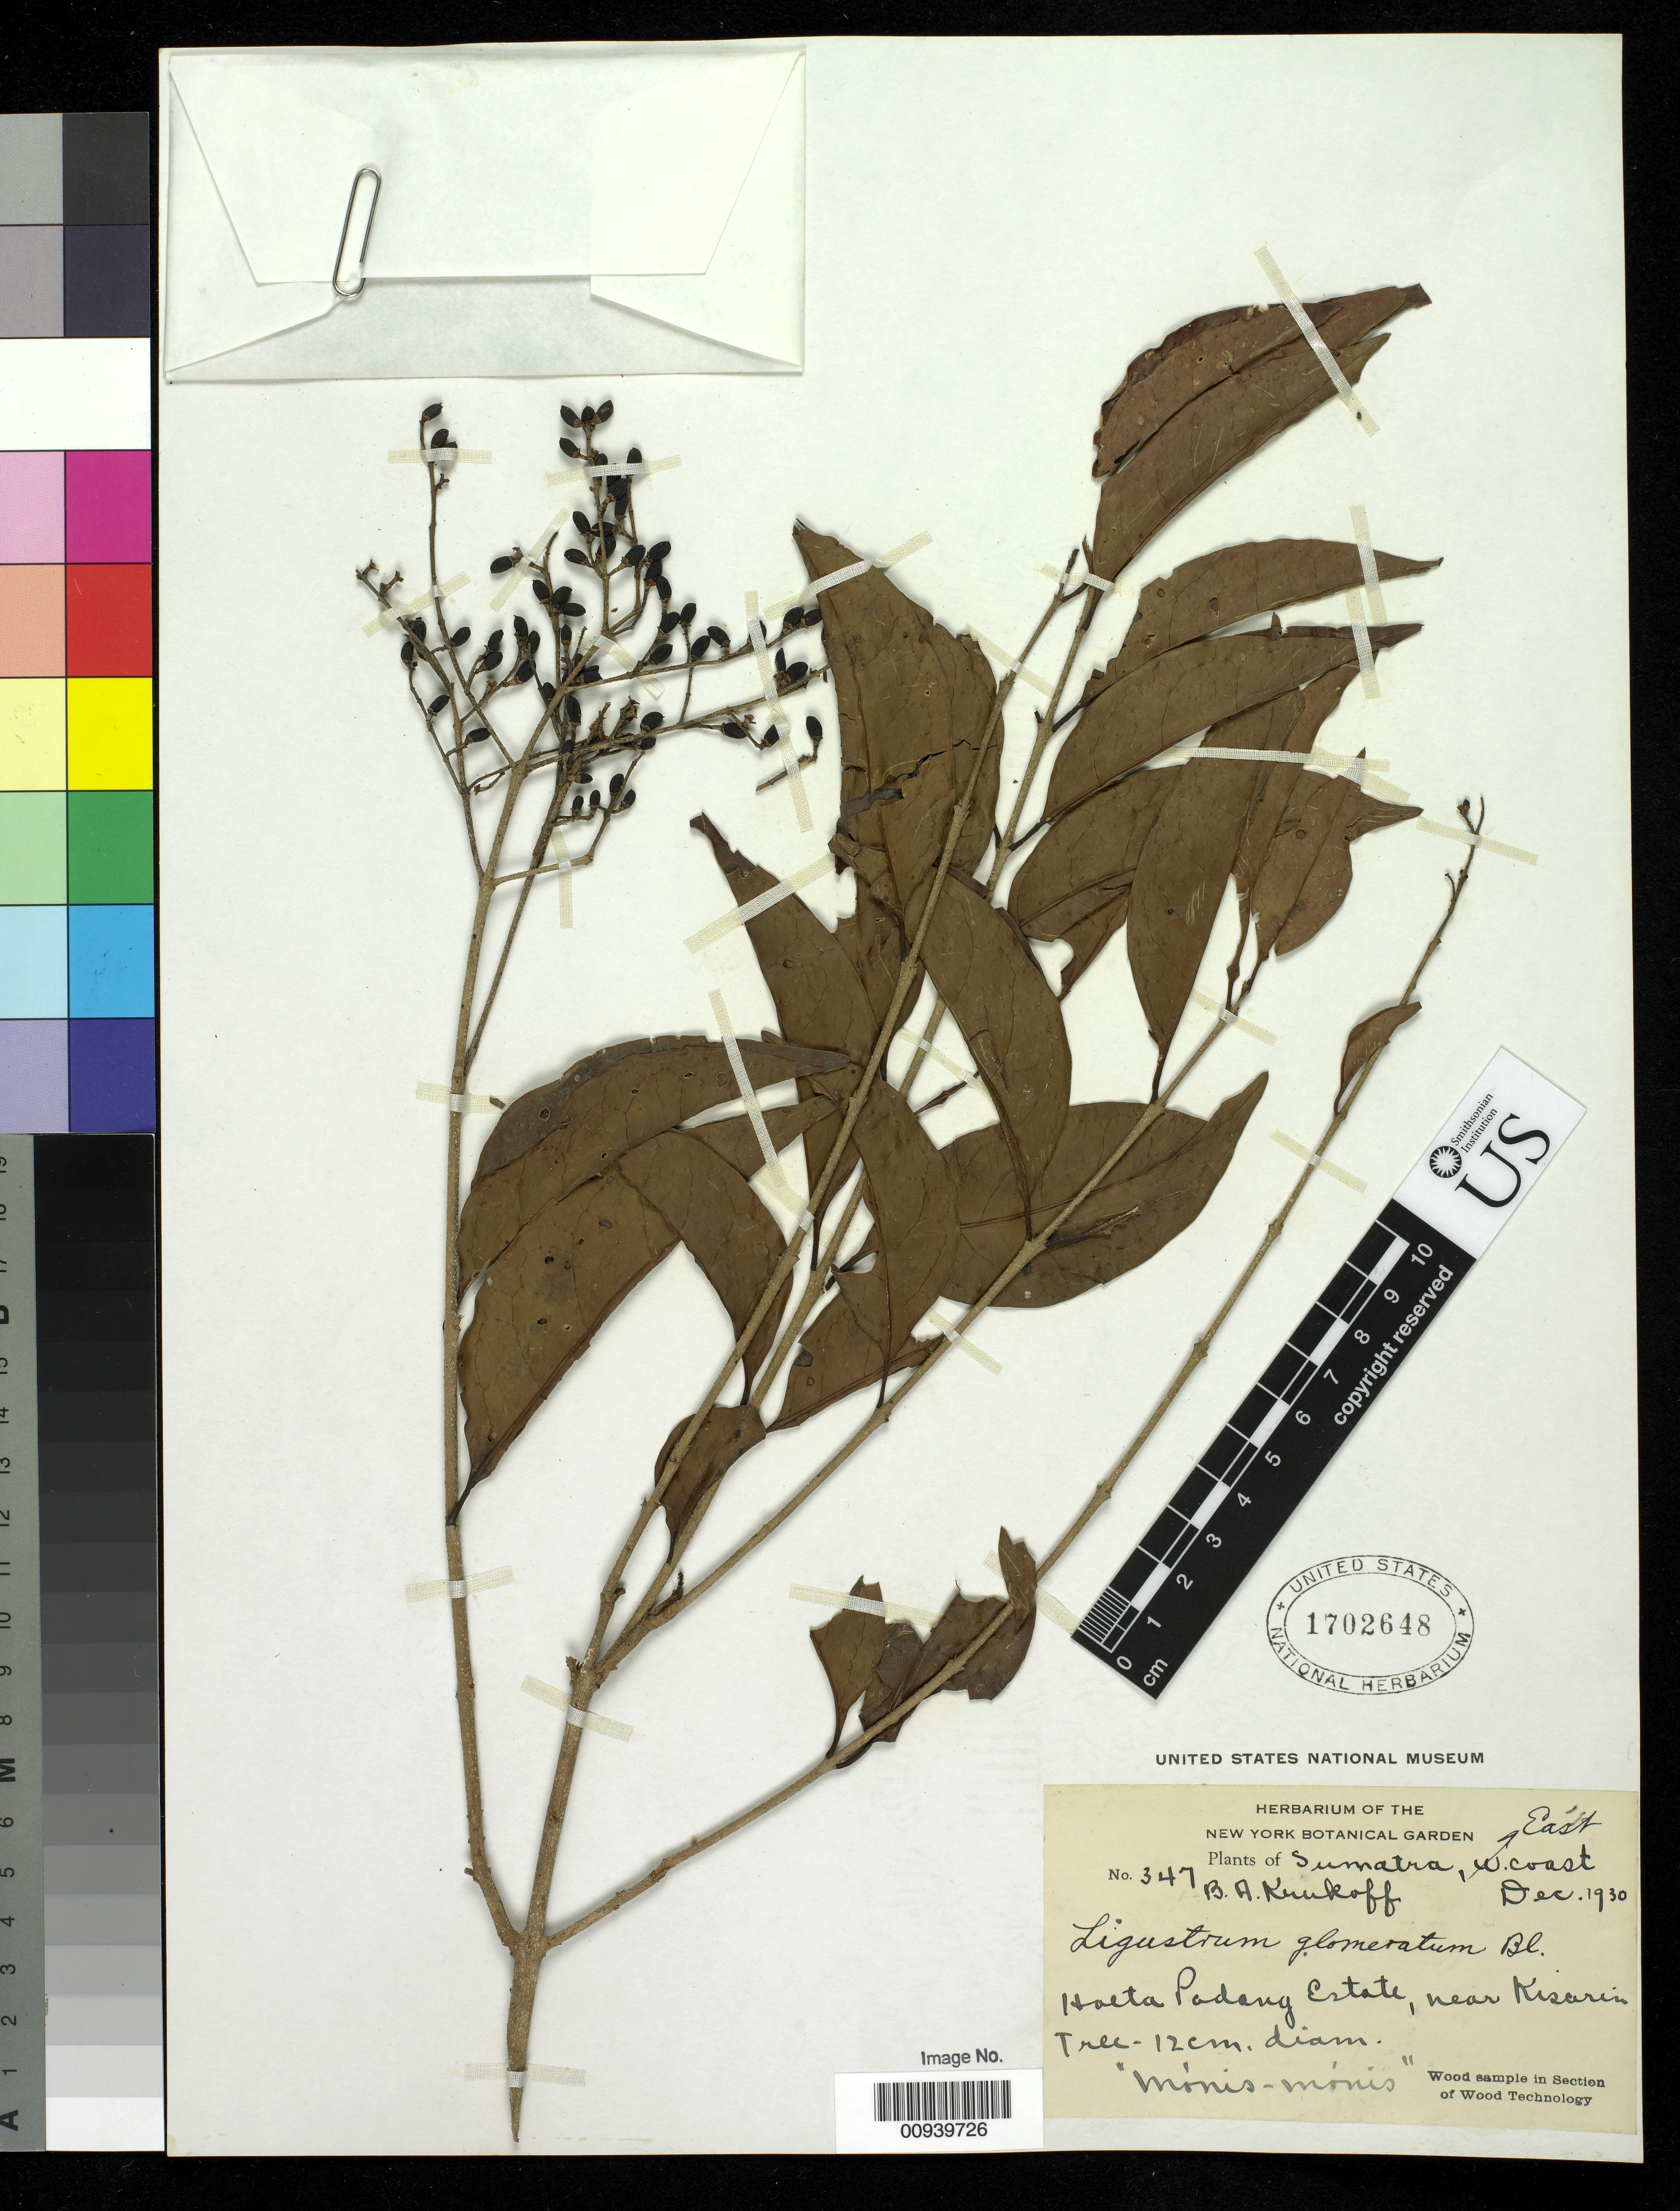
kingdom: Plantae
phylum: Tracheophyta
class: Magnoliopsida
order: Lamiales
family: Oleaceae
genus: Ligustrum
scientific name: Ligustrum glomeratum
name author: Blume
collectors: B. A. Krukoff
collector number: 347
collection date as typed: Dec 1930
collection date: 1930-12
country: Indonesia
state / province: Sumatra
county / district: Sumatera Barat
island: Sumatra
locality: Haeta Padany Estate, near Kisarin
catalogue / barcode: US 1702648